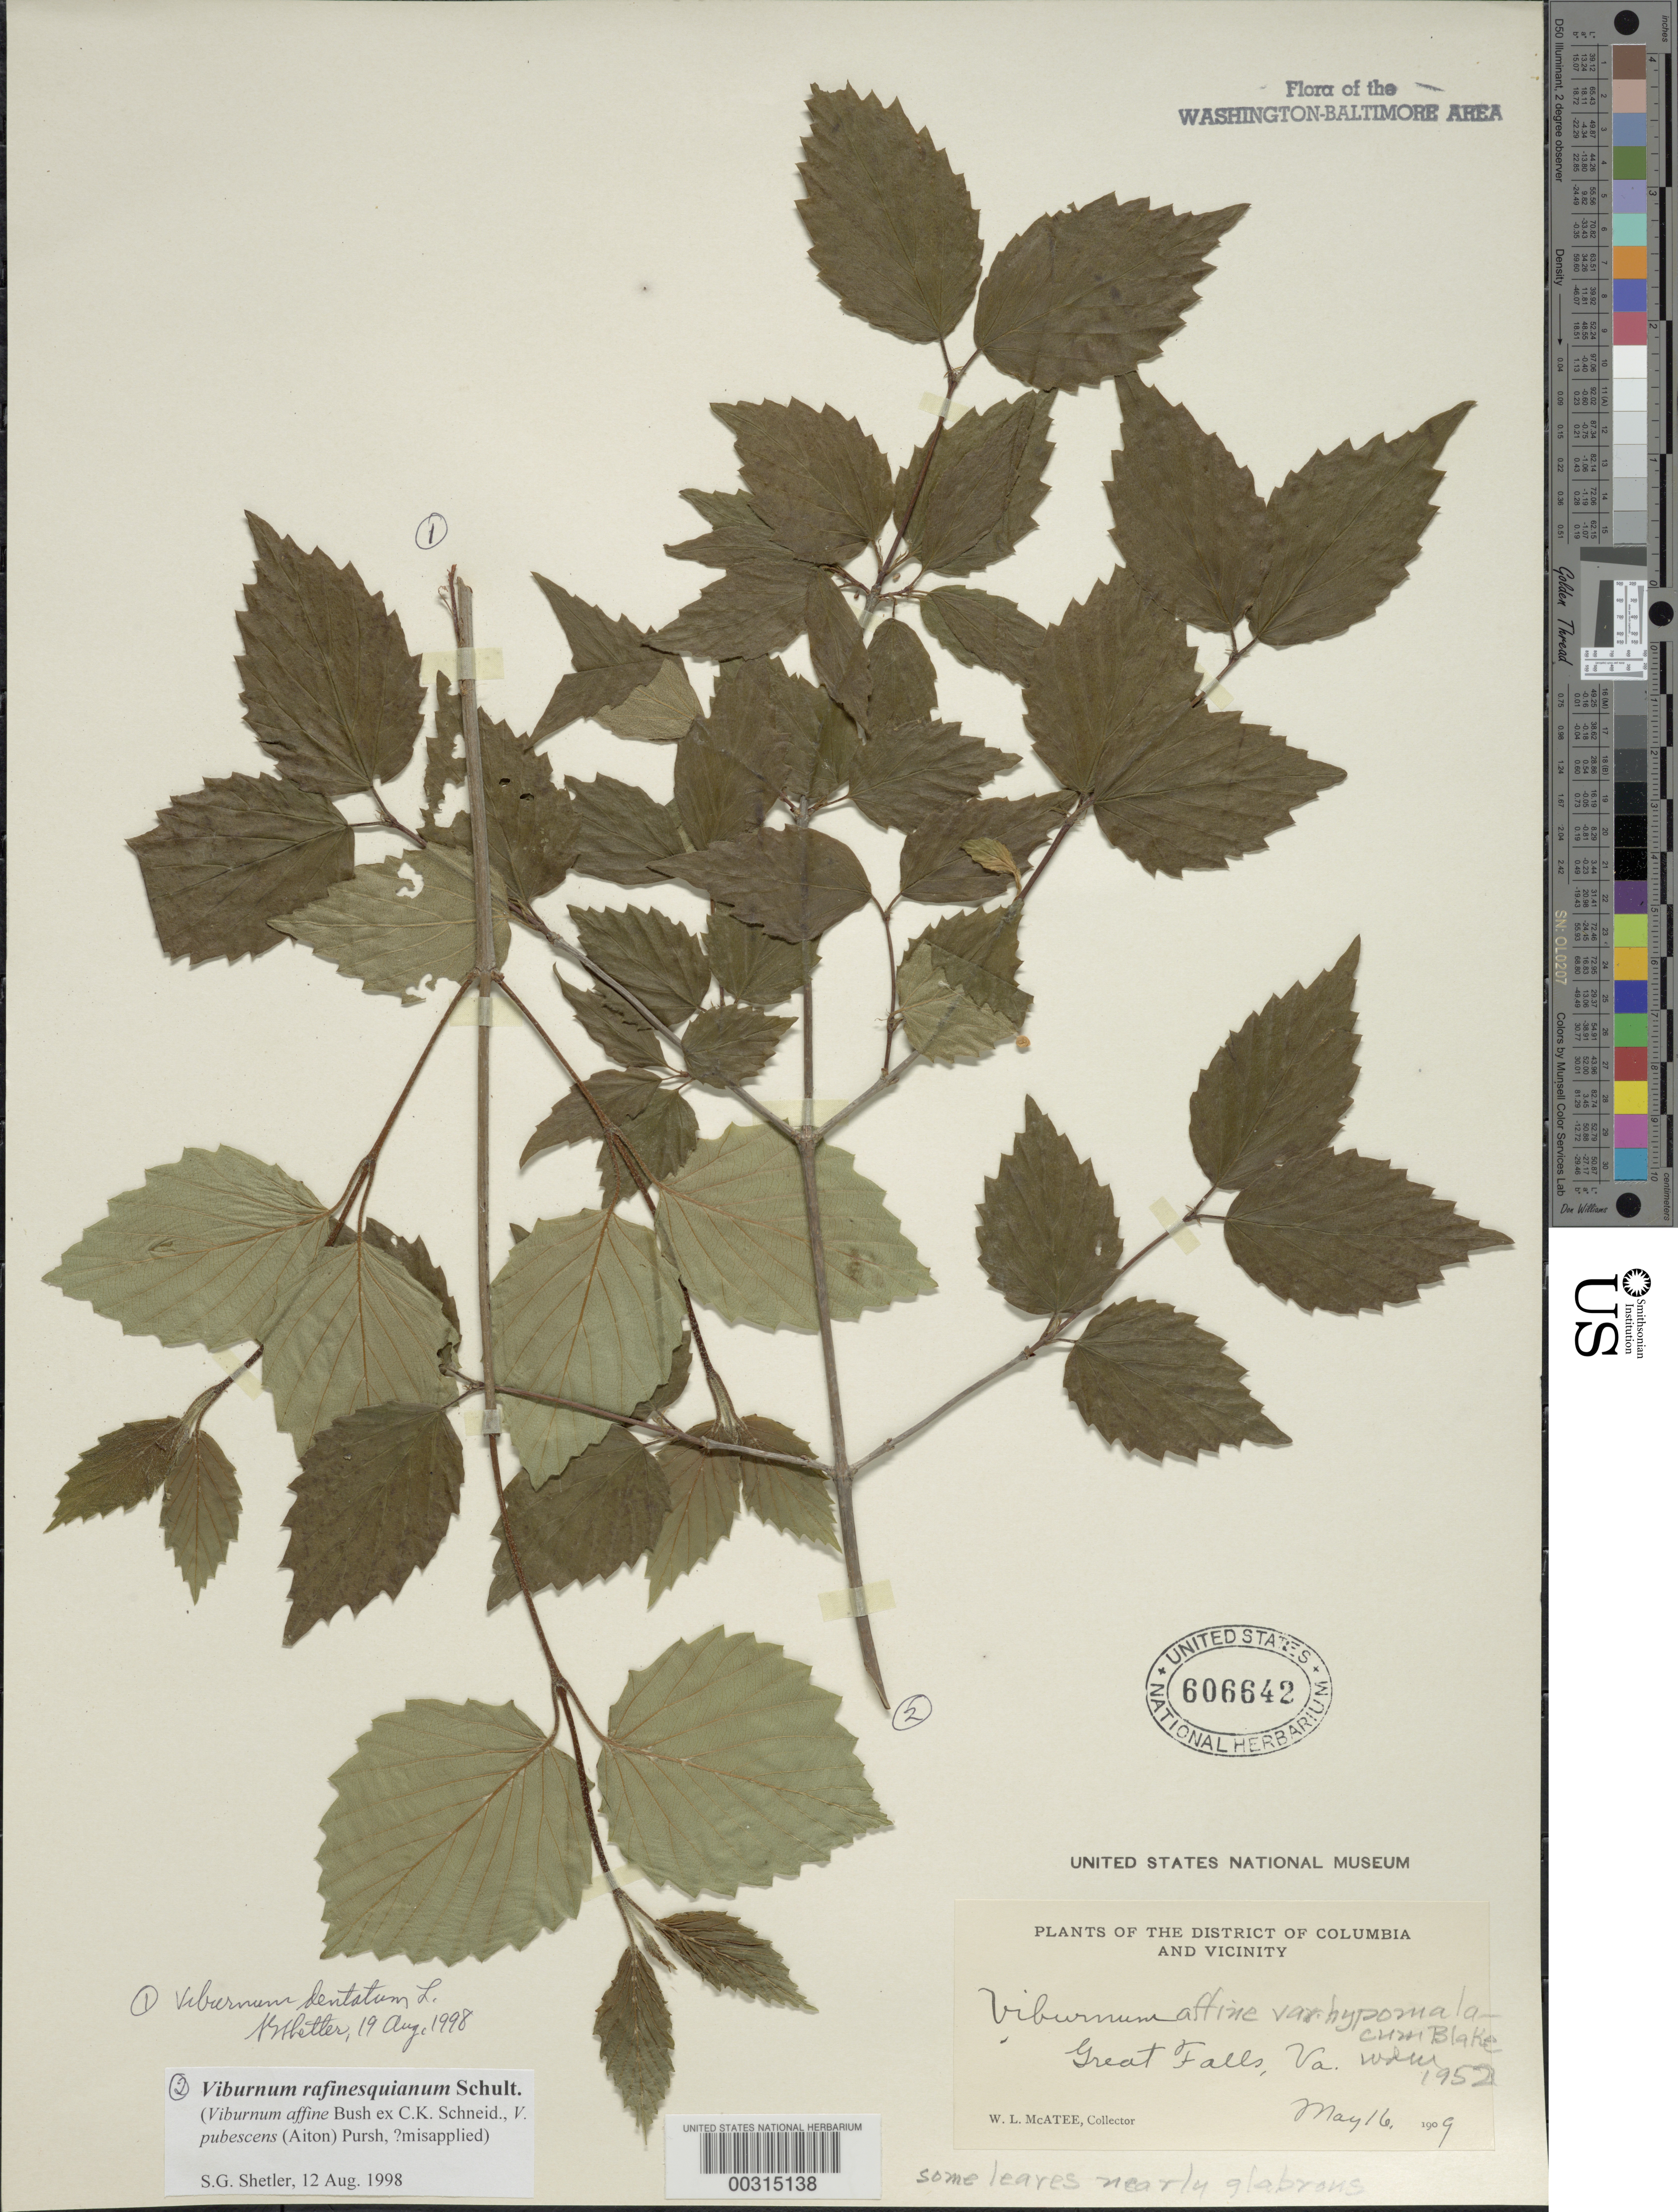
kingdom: Plantae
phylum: Tracheophyta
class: Magnoliopsida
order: Dipsacales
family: Viburnaceae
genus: Viburnum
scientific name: Viburnum rafinesqueanum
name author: Schult.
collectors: W. McAtee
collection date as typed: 16 May 1909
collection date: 1909-05-16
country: United States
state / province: Virginia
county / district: Fairfax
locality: Great Falls C. & O. Canal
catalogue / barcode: US 606642